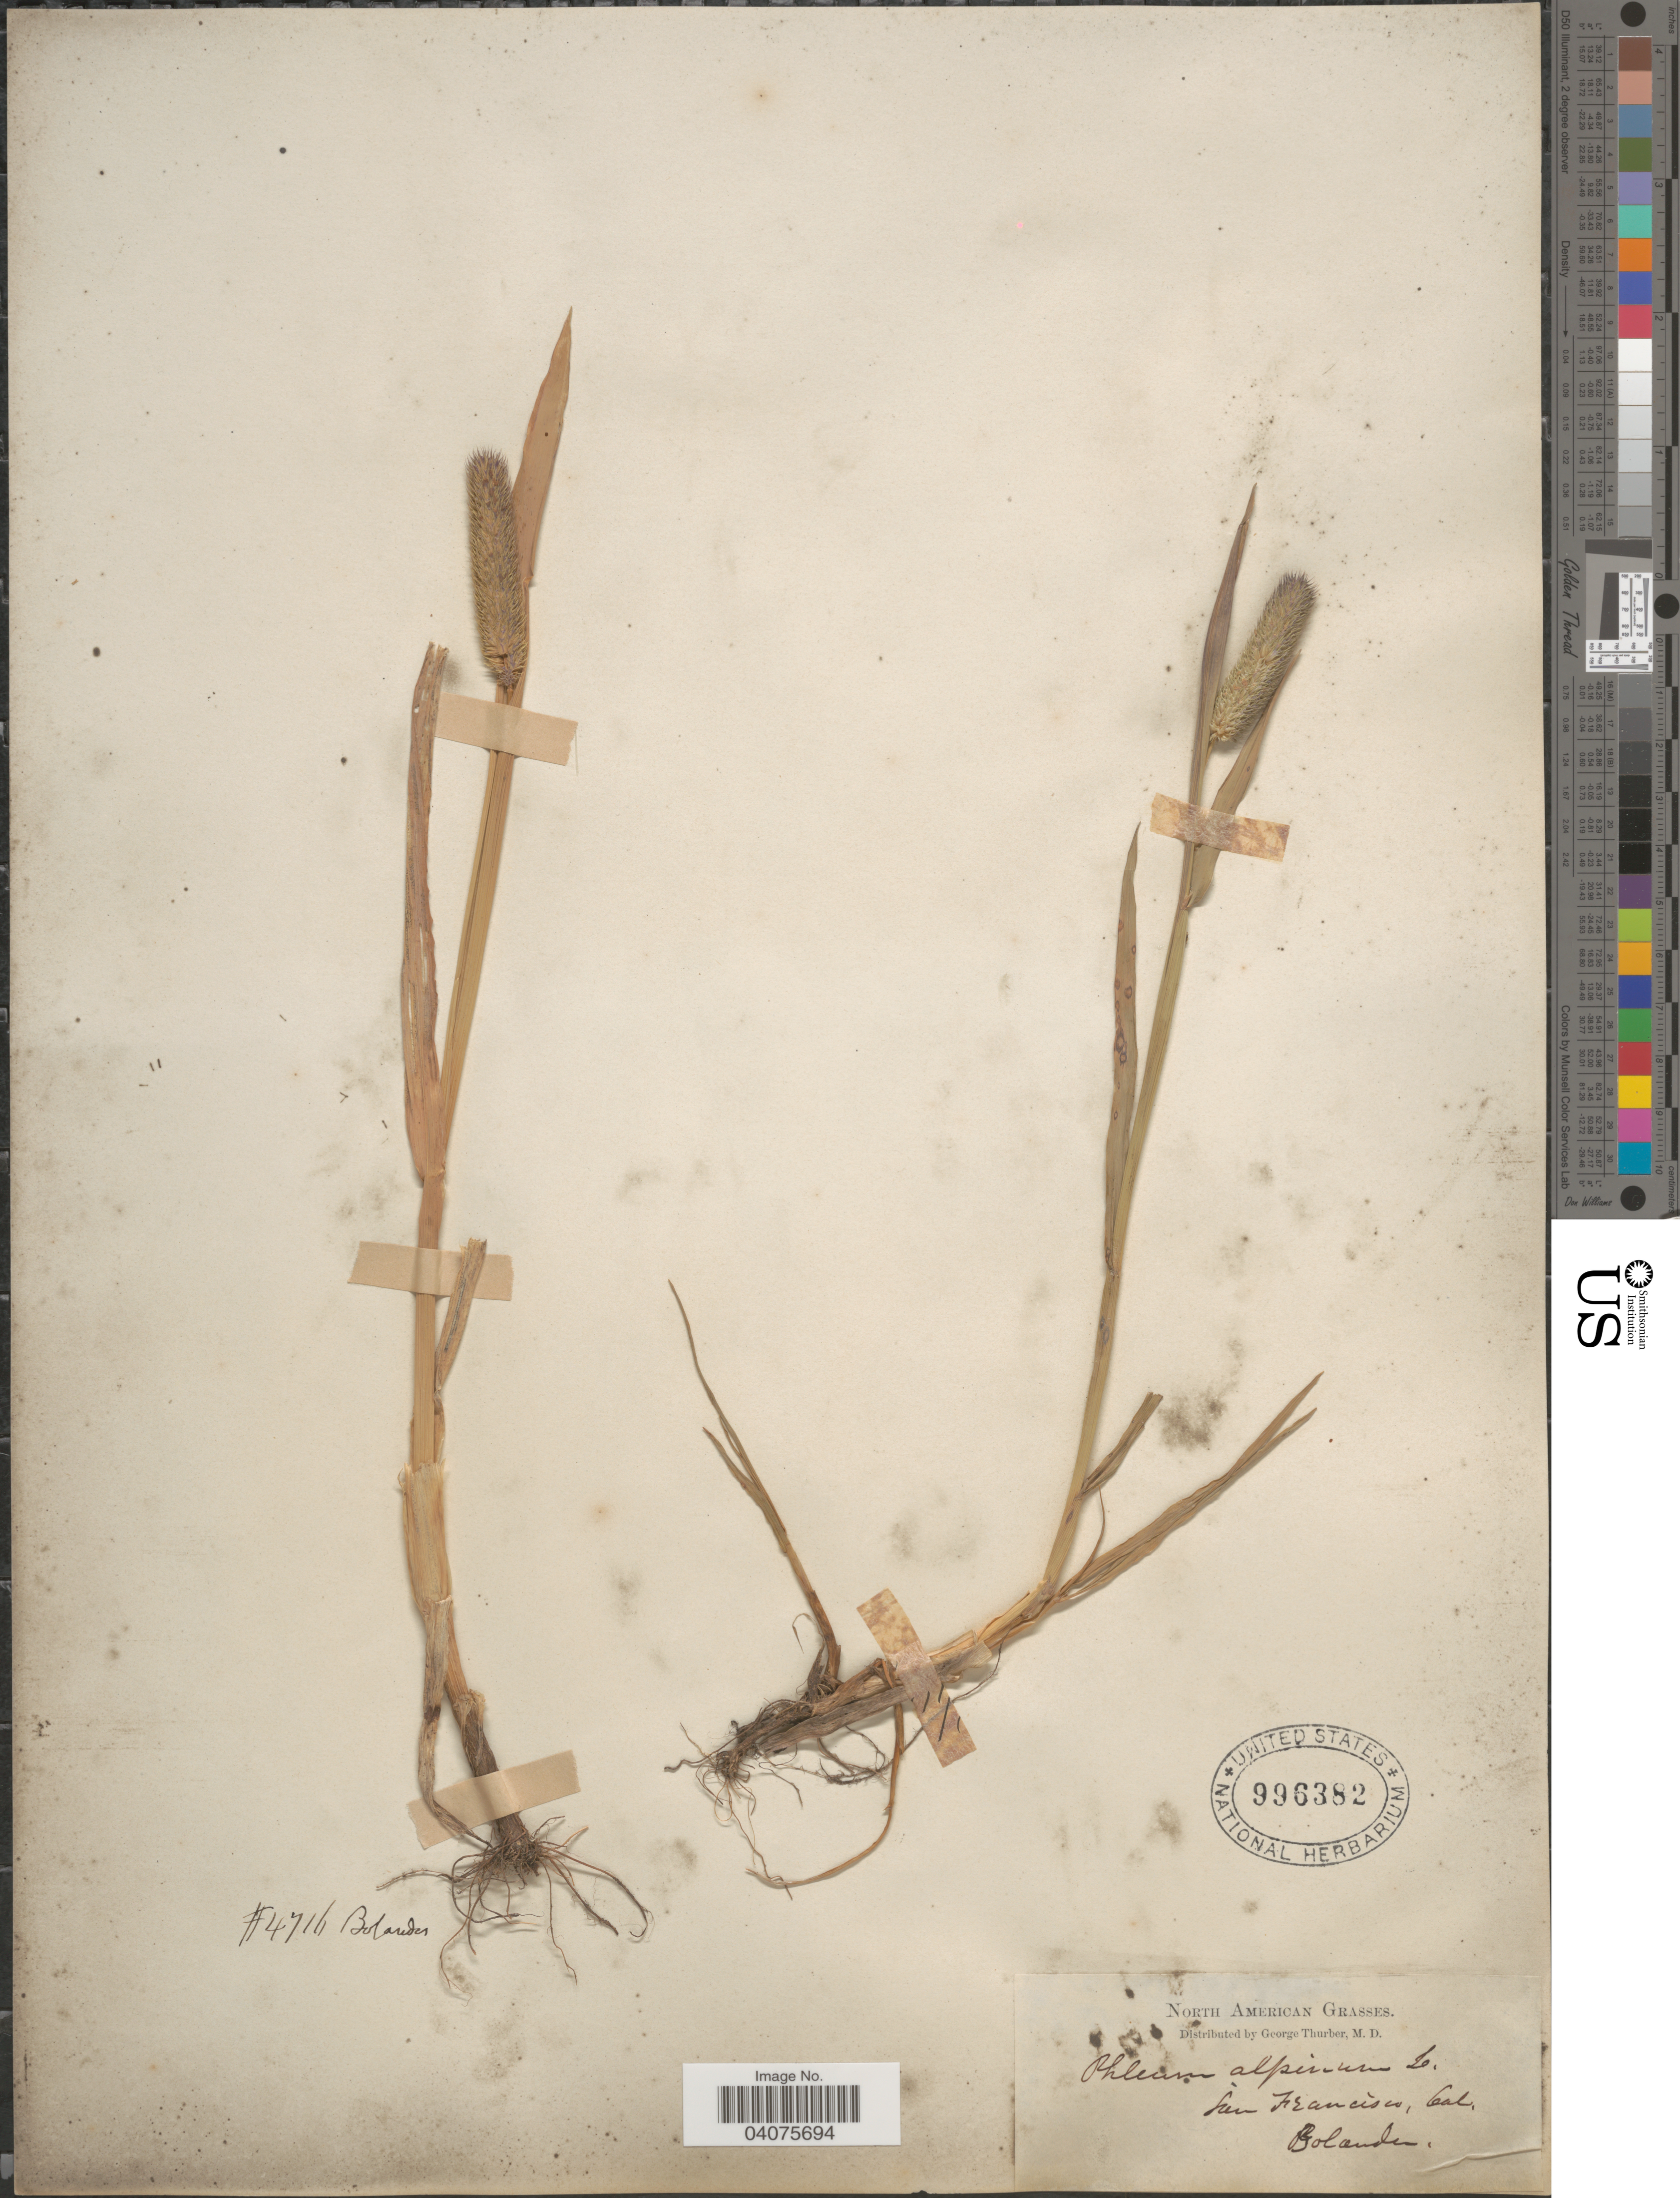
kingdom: Plantae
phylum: Tracheophyta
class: Liliopsida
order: Poales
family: Poaceae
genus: Phleum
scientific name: Phleum alpinum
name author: L.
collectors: -. Bolander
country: United States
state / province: California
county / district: San Francisco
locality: San Francisco.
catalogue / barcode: US 996382